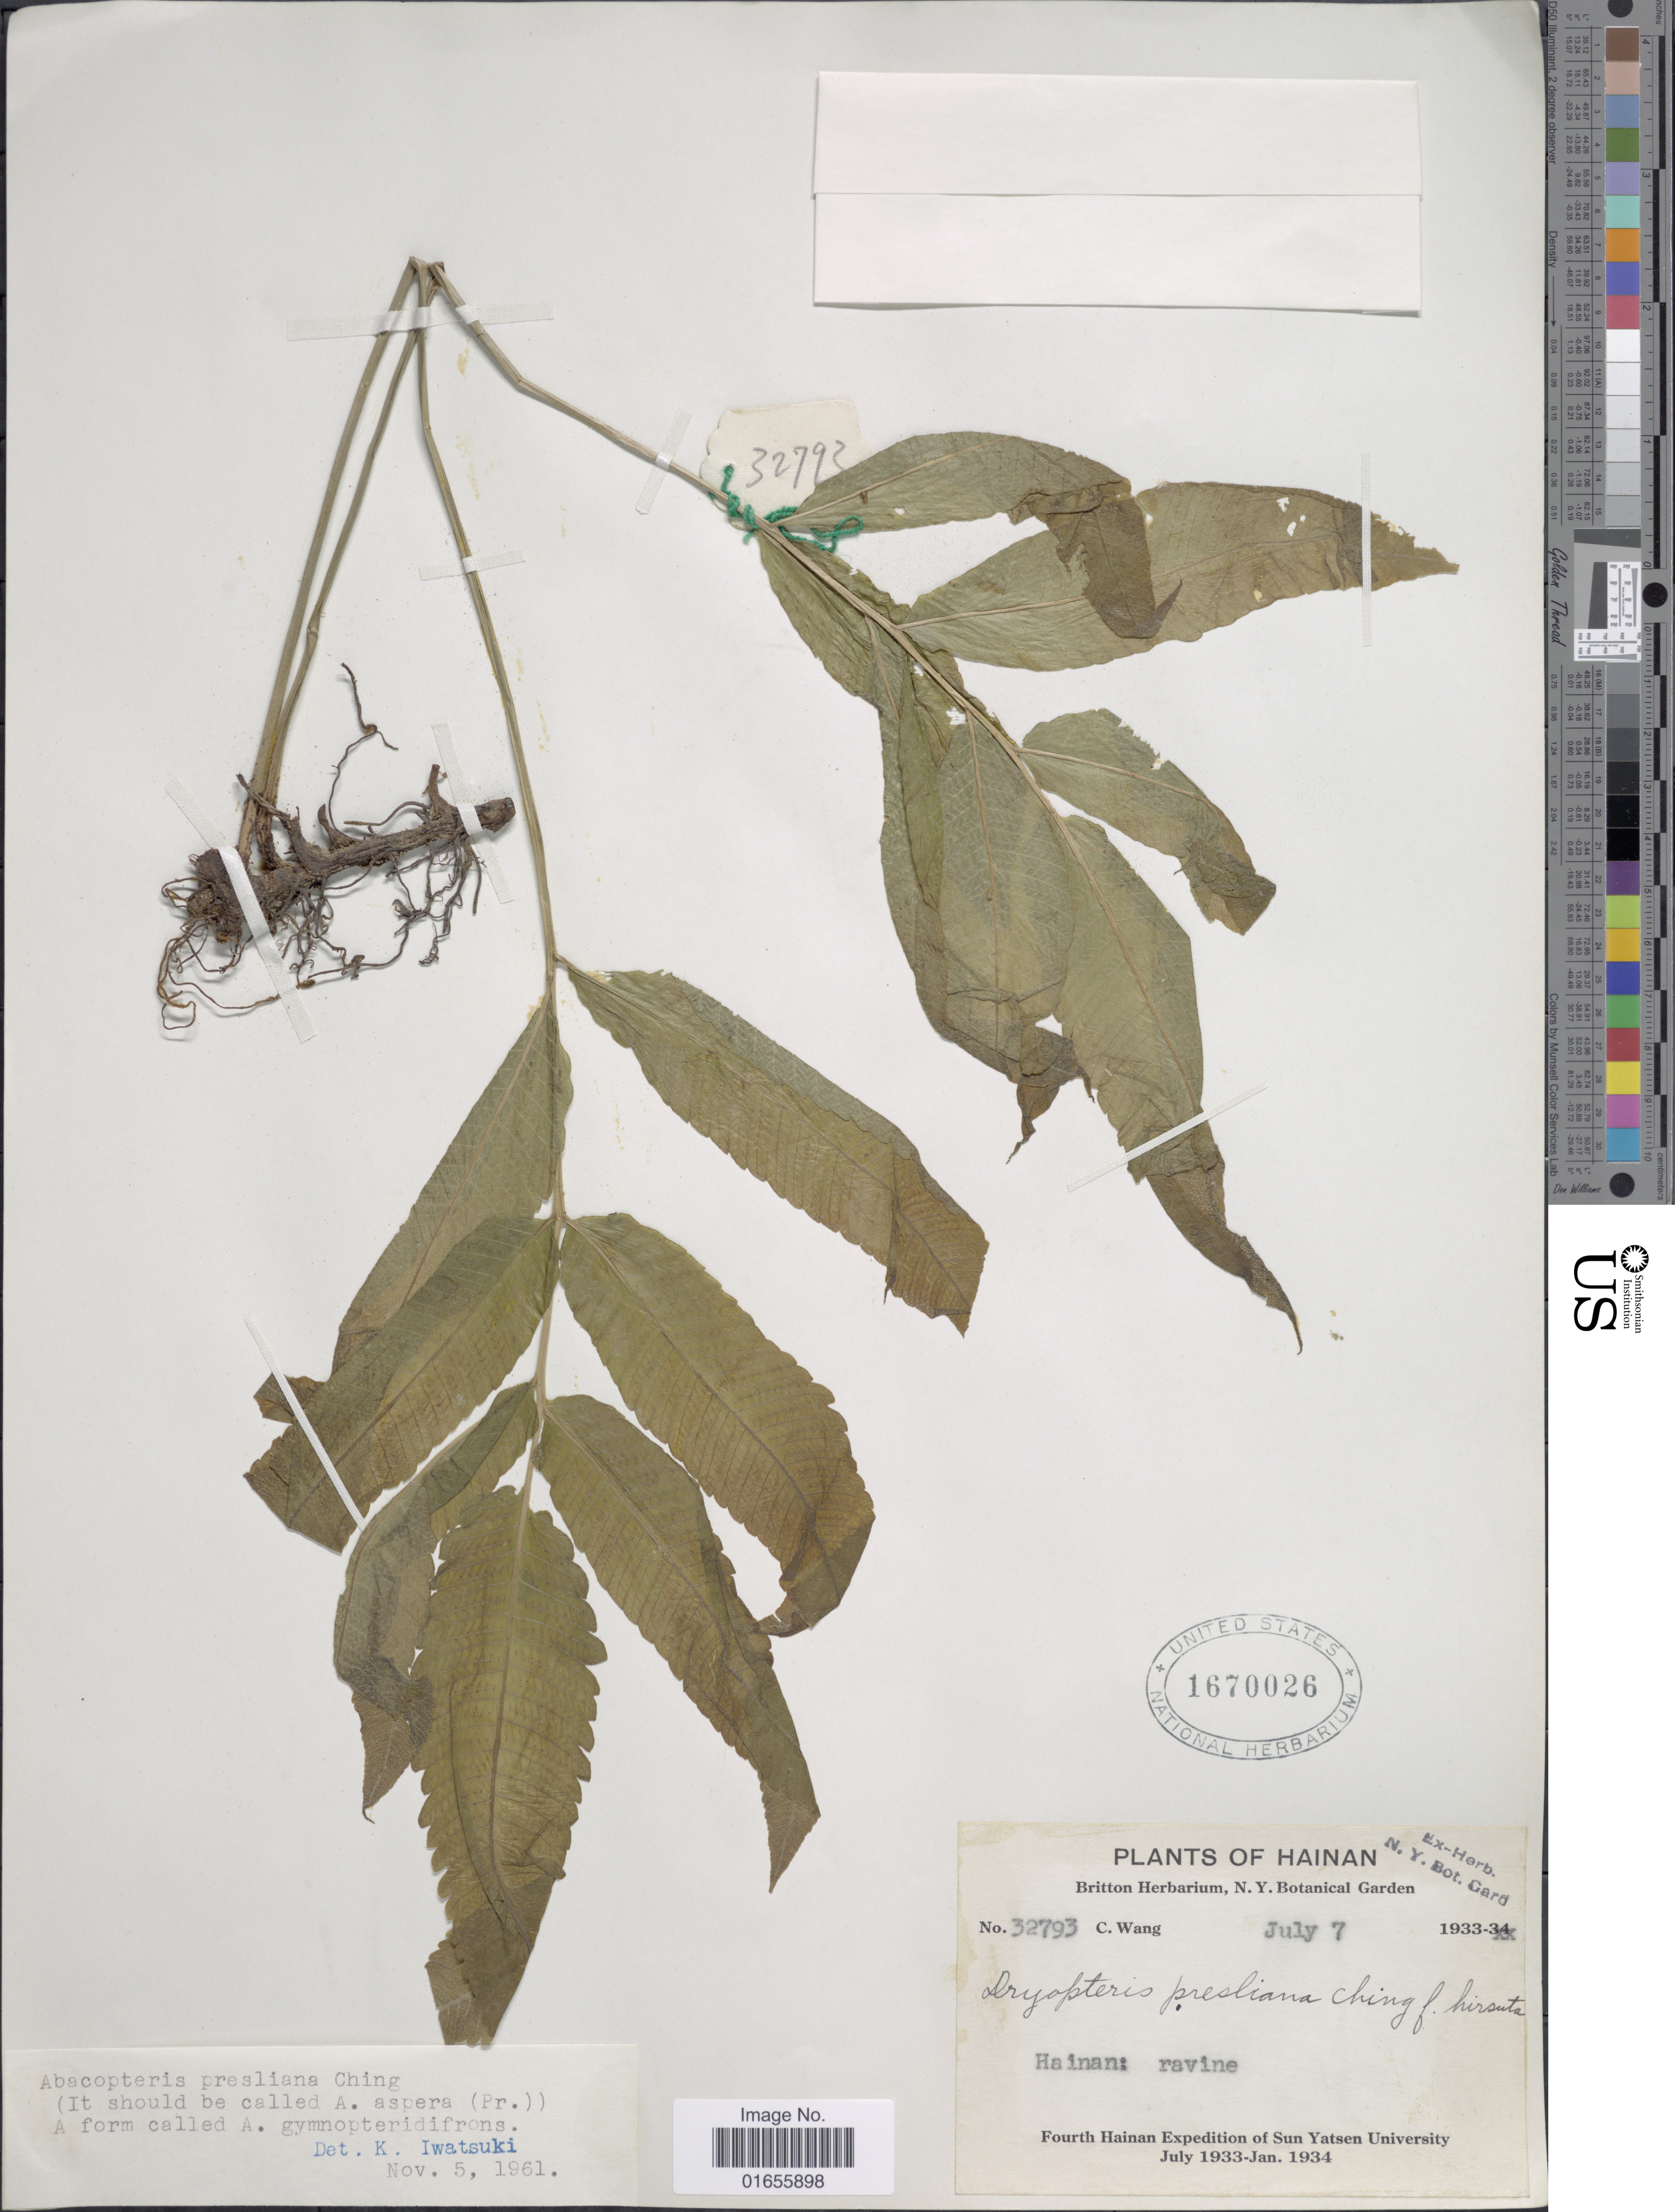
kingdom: Plantae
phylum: Tracheophyta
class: Polypodiopsida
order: Polypodiales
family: Thelypteridaceae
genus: Pronephrium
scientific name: Pronephrium asperum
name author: (C. Presl) Holttum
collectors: C. Wang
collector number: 32793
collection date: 1933-07-07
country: China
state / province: Hainan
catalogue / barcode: US 1670026